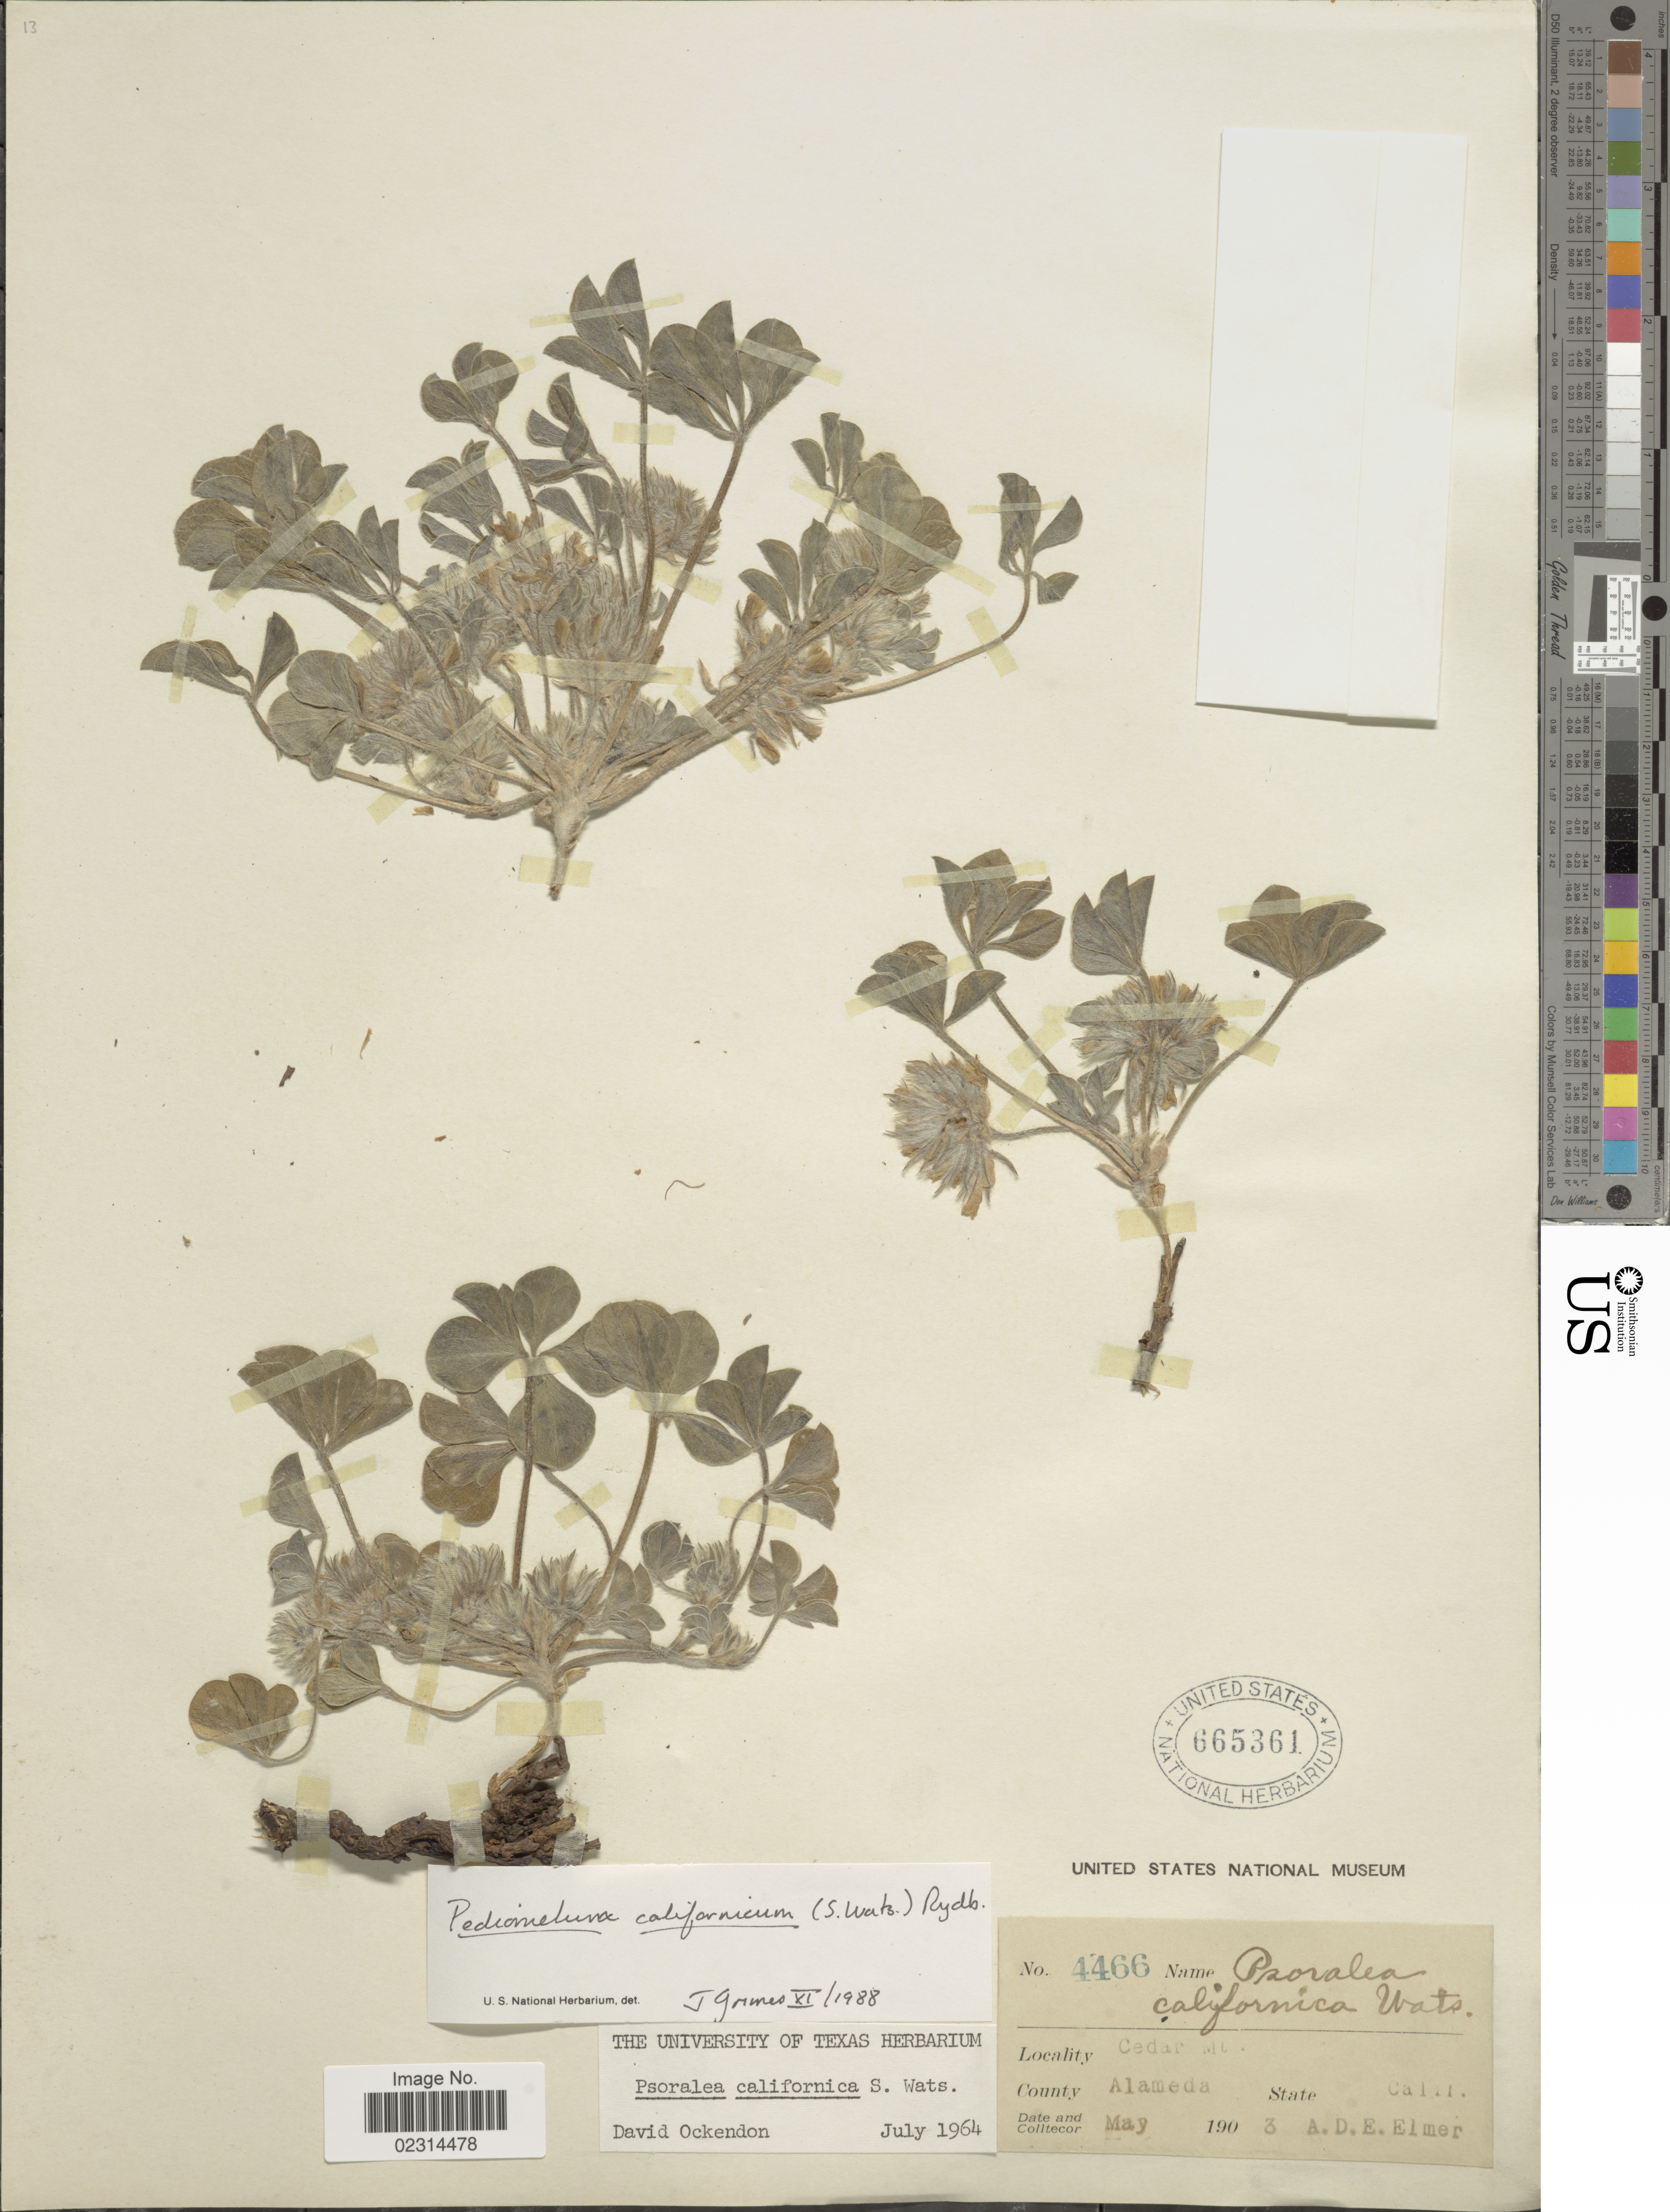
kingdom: Plantae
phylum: Tracheophyta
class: Magnoliopsida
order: Fabales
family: Fabaceae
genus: Pediomelum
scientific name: Pediomelum californicum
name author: (S. Watson) Rydb.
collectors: A. D. E. Elmer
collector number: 4466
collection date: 1903-05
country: United States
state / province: California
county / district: Alameda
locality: Cedar mt. County Alameda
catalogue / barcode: US 665361